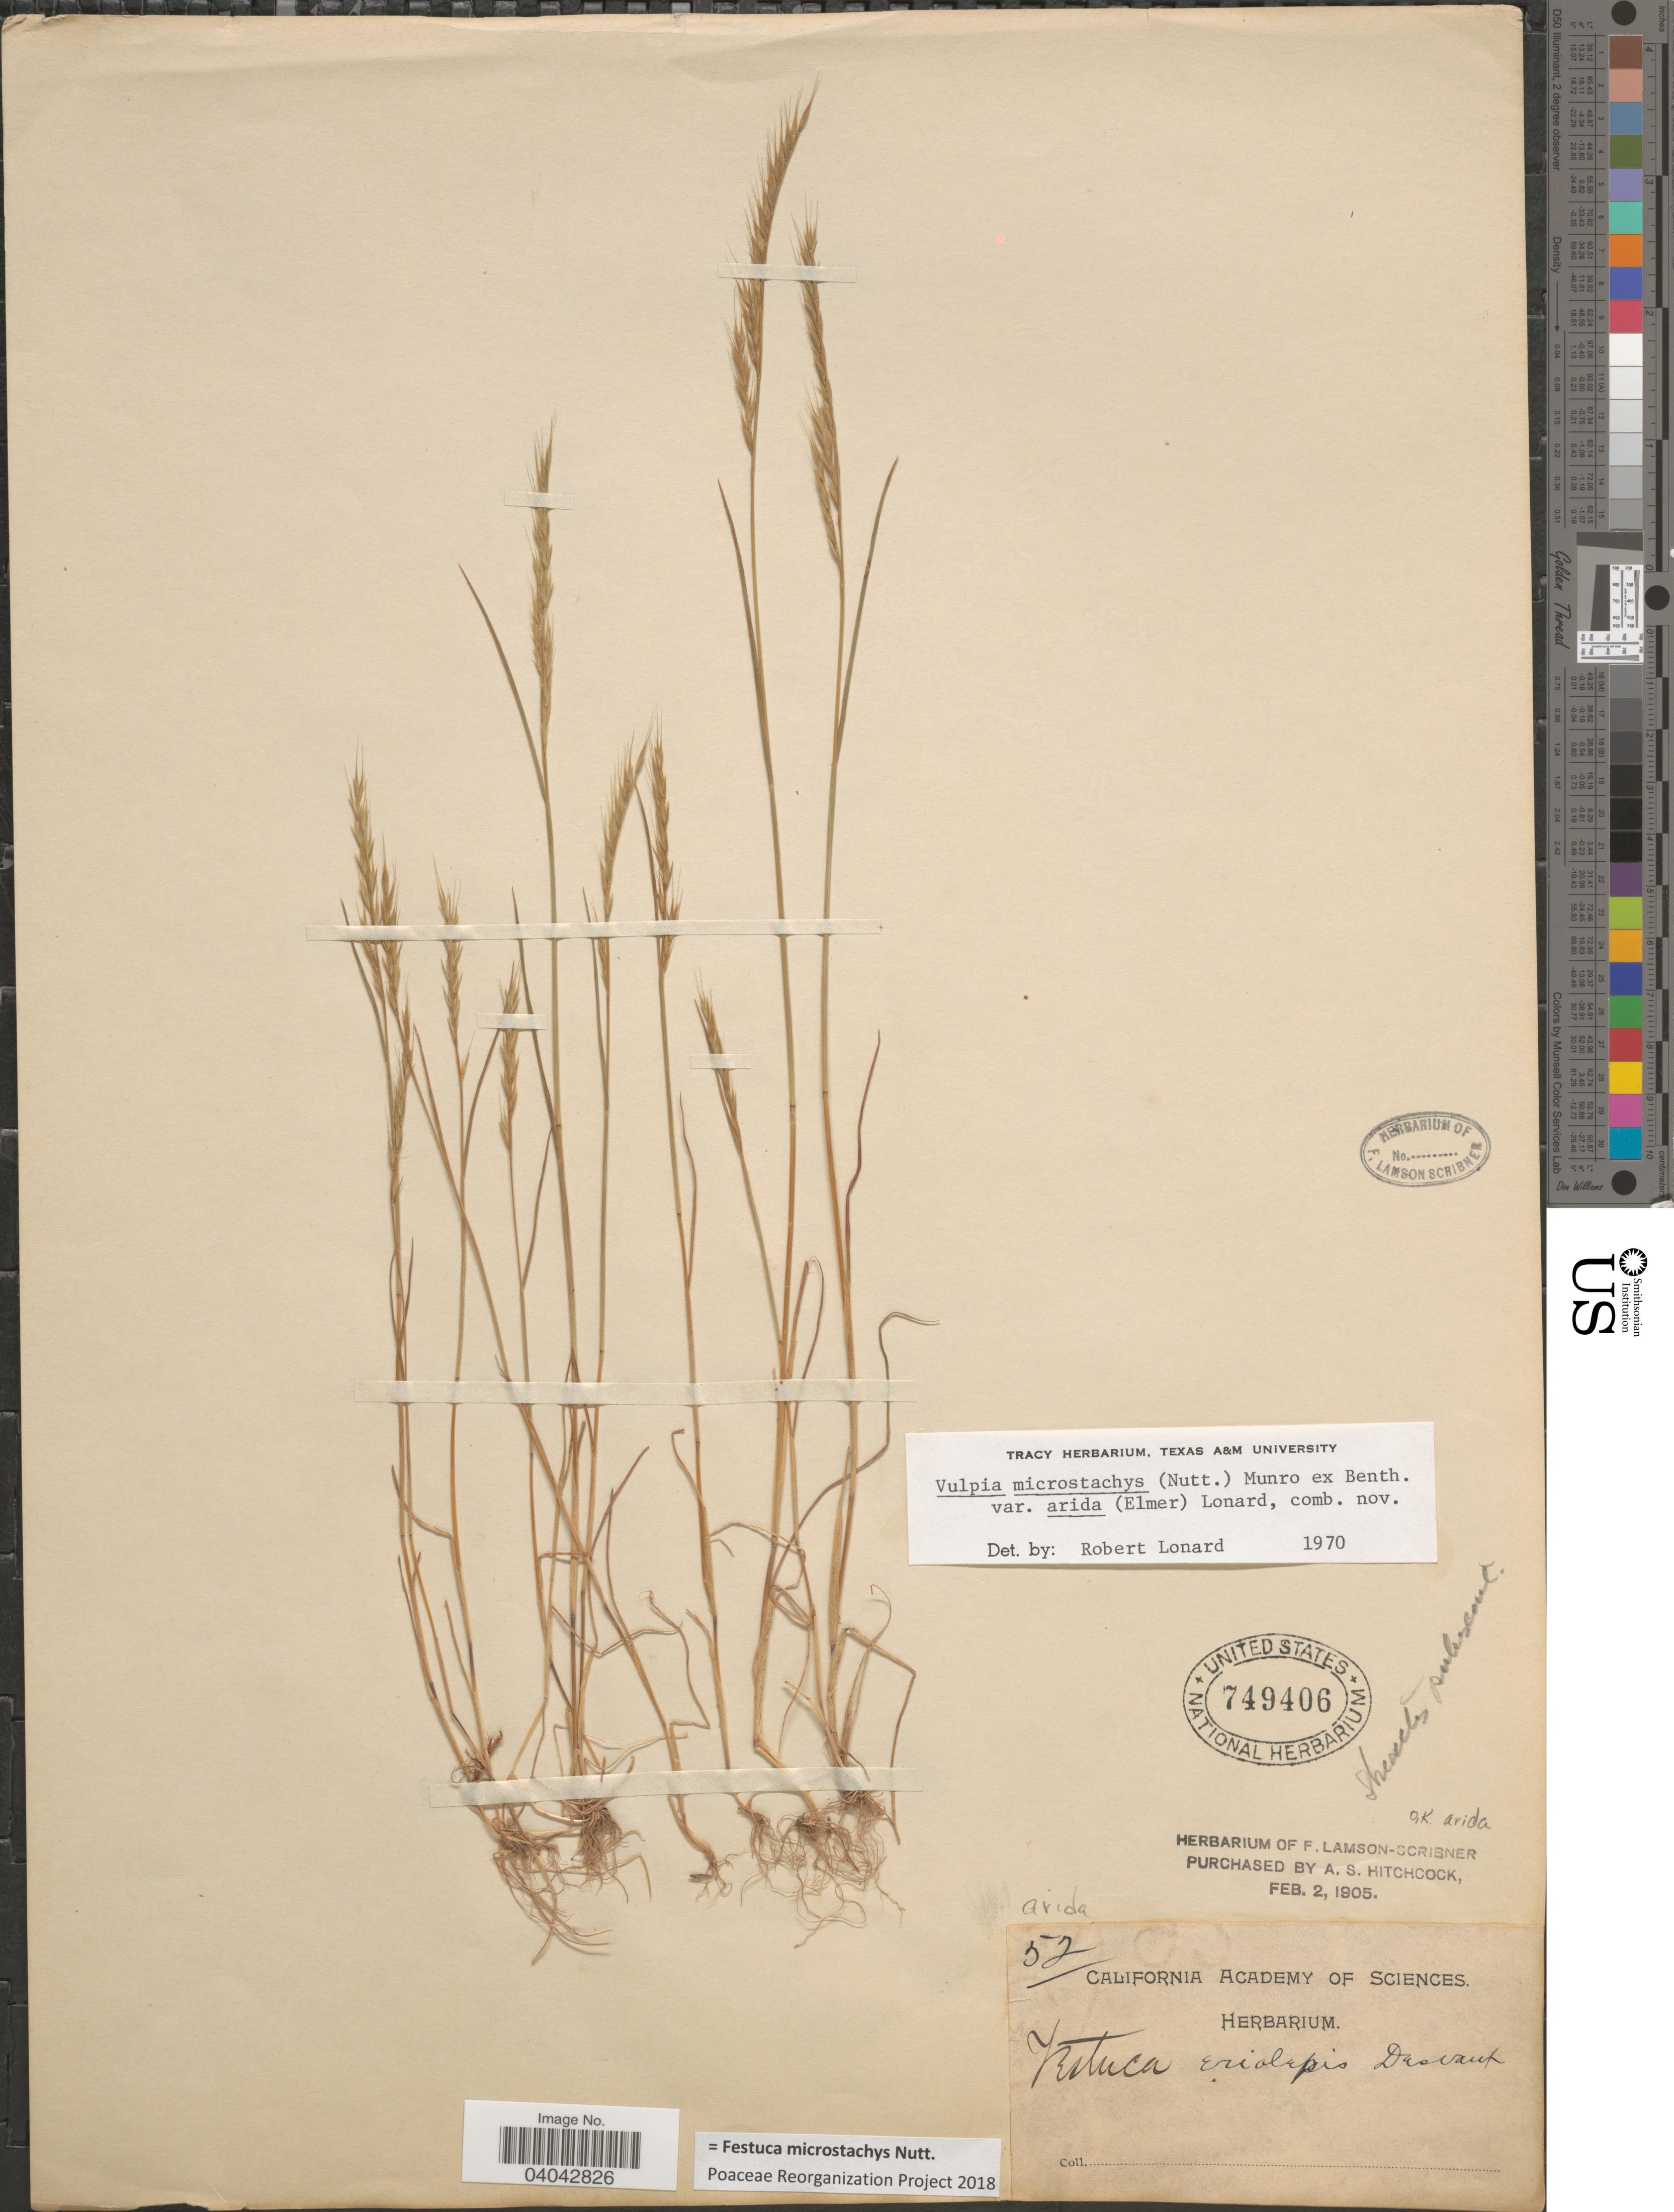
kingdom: Plantae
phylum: Tracheophyta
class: Liliopsida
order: Poales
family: Poaceae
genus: Festuca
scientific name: Festuca microstachys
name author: Nutt.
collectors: ex herb. Cal. Academy of Sciences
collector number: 52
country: United States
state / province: California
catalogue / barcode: US 749406